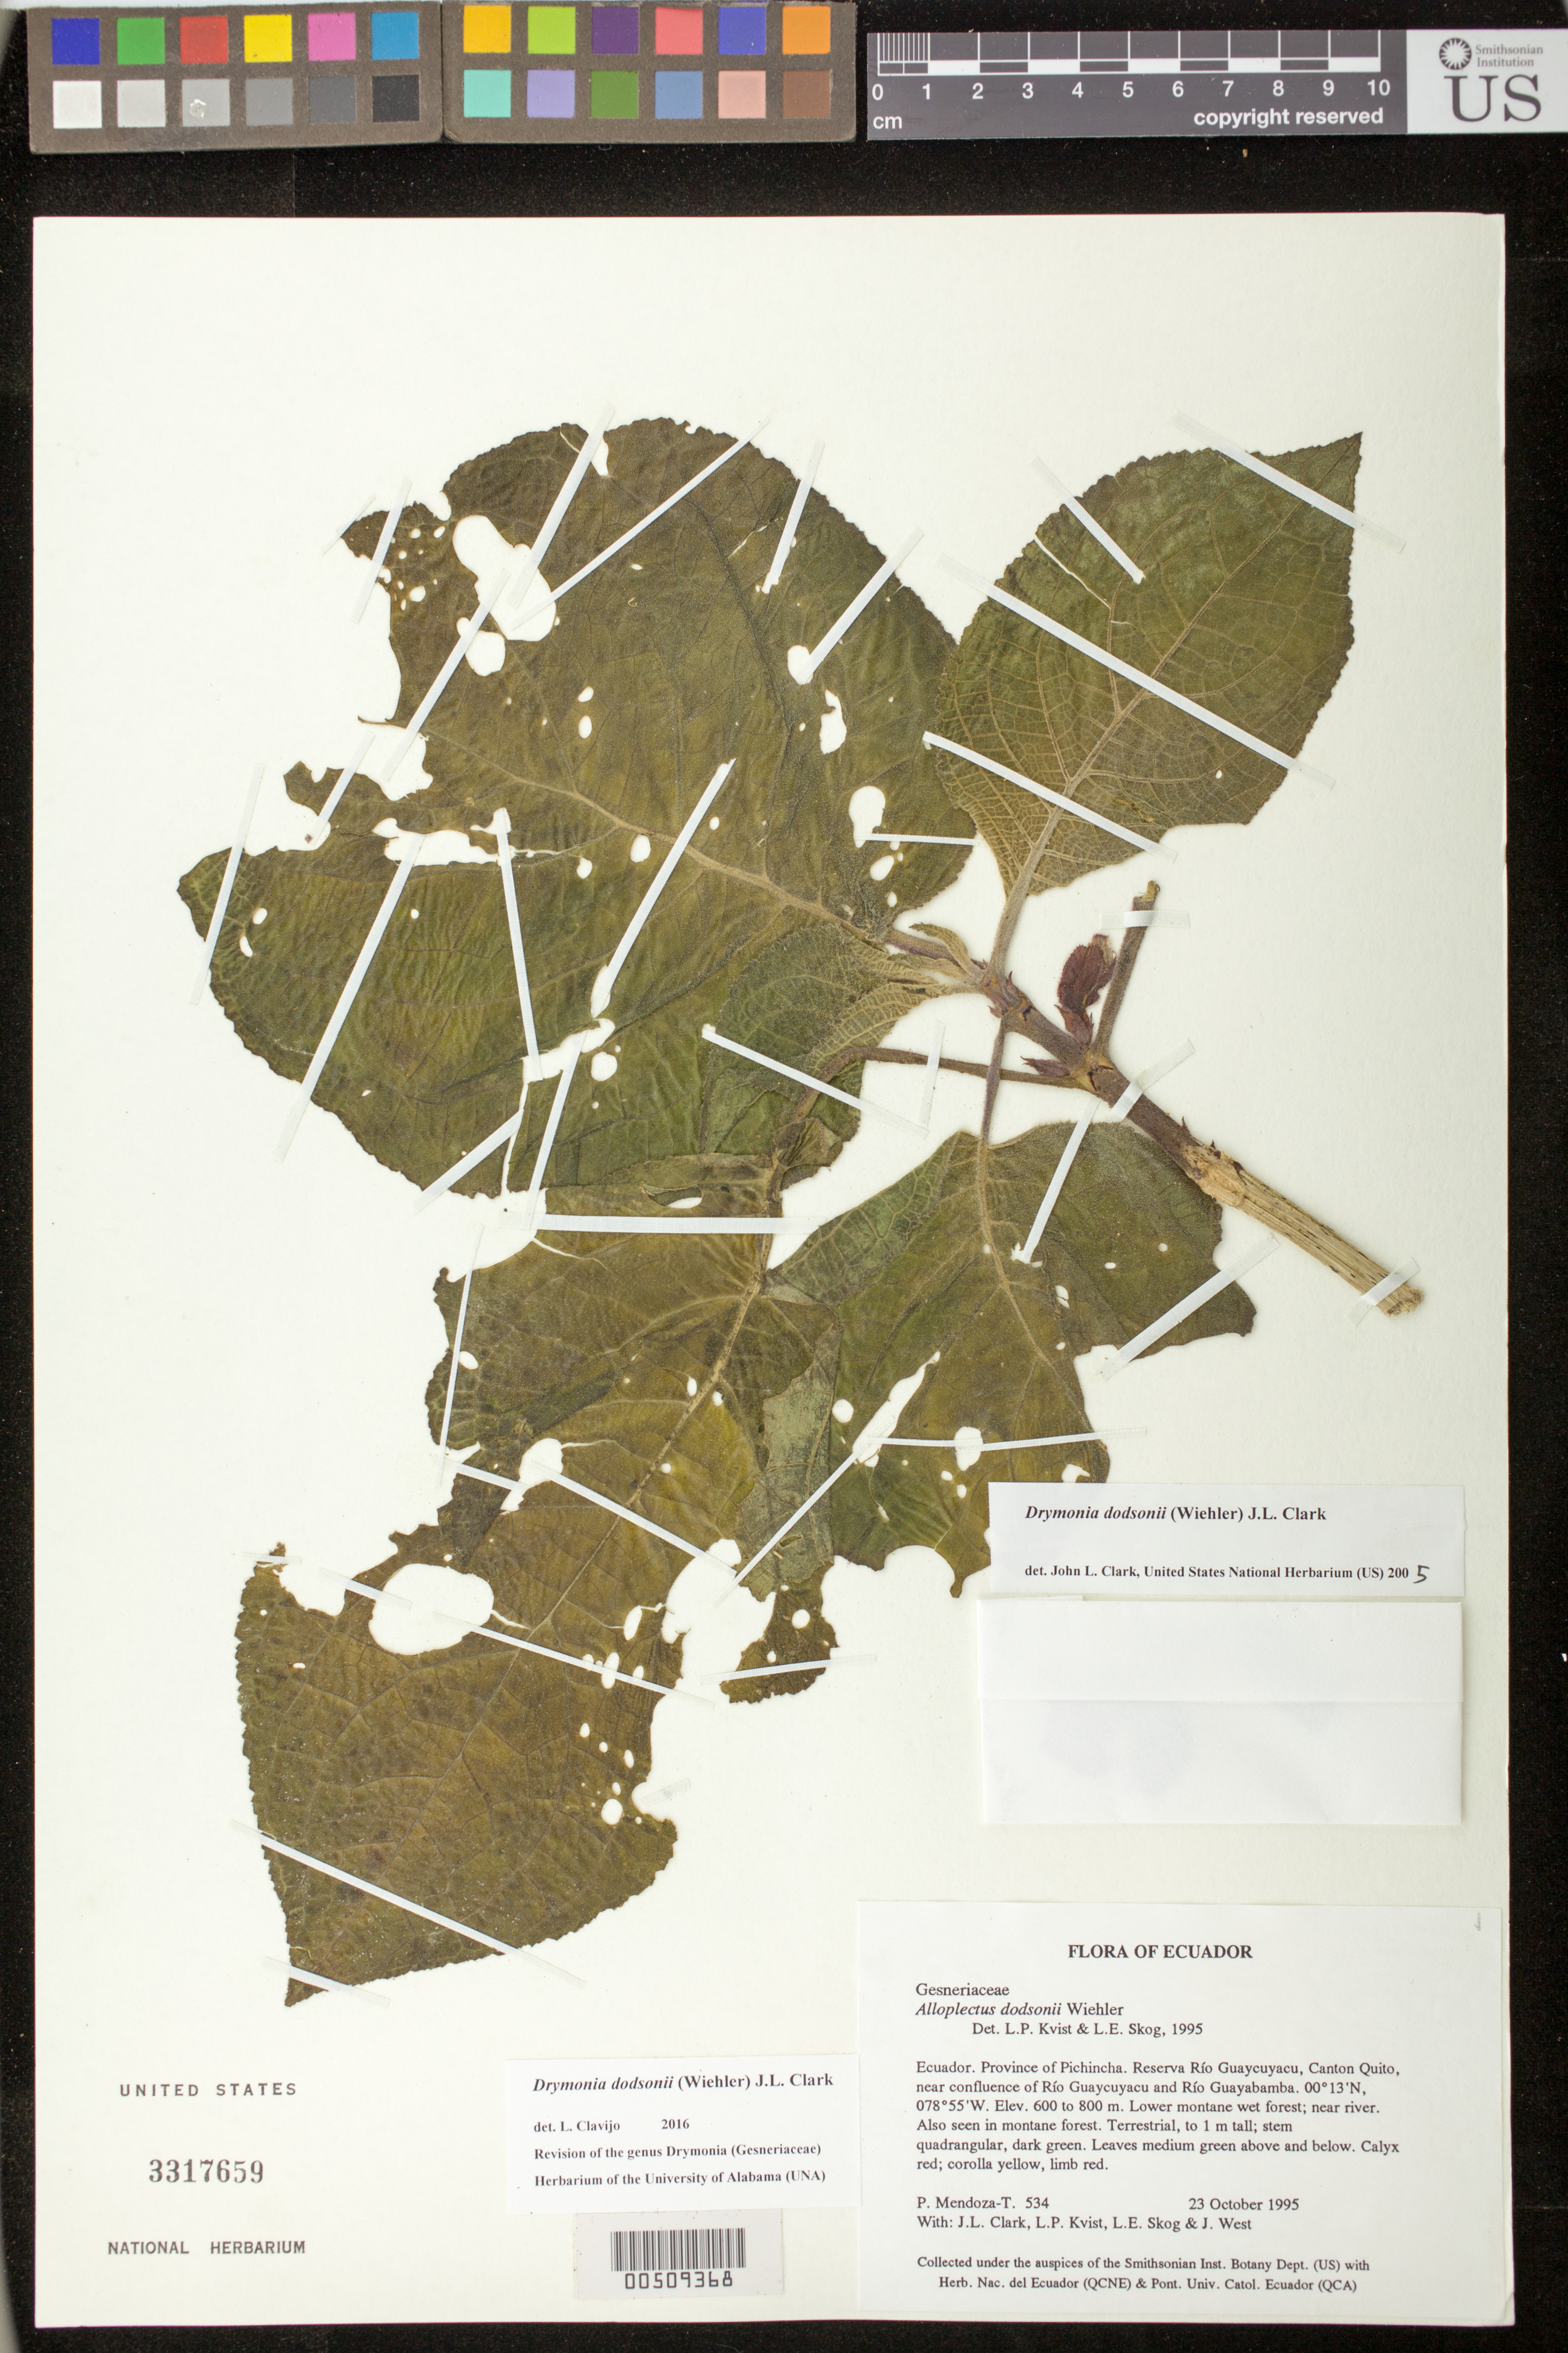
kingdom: Plantae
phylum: Tracheophyta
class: Magnoliopsida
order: Lamiales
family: Gesneriaceae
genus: Drymonia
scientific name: Drymonia dodsonii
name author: (Wiehler) J.L. Clark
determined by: Clark, J. L., (SEL), The Marie Selby Botanical Garden (UNITED STATES)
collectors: P. Mendoza-T., J. L. Clark, L. P. Kvist, L. E. Skog & J. West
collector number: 534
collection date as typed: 23 Oct 1995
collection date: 1995-10-23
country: Ecuador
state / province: Pichincha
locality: Reserva Río Guaycuyacu, Canton Quito, near confluence of Río Guaycuyacu and Río Guayabamba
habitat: Lower montane wet forest; near river. Also seen in montane forest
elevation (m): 600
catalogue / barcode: US 3317659